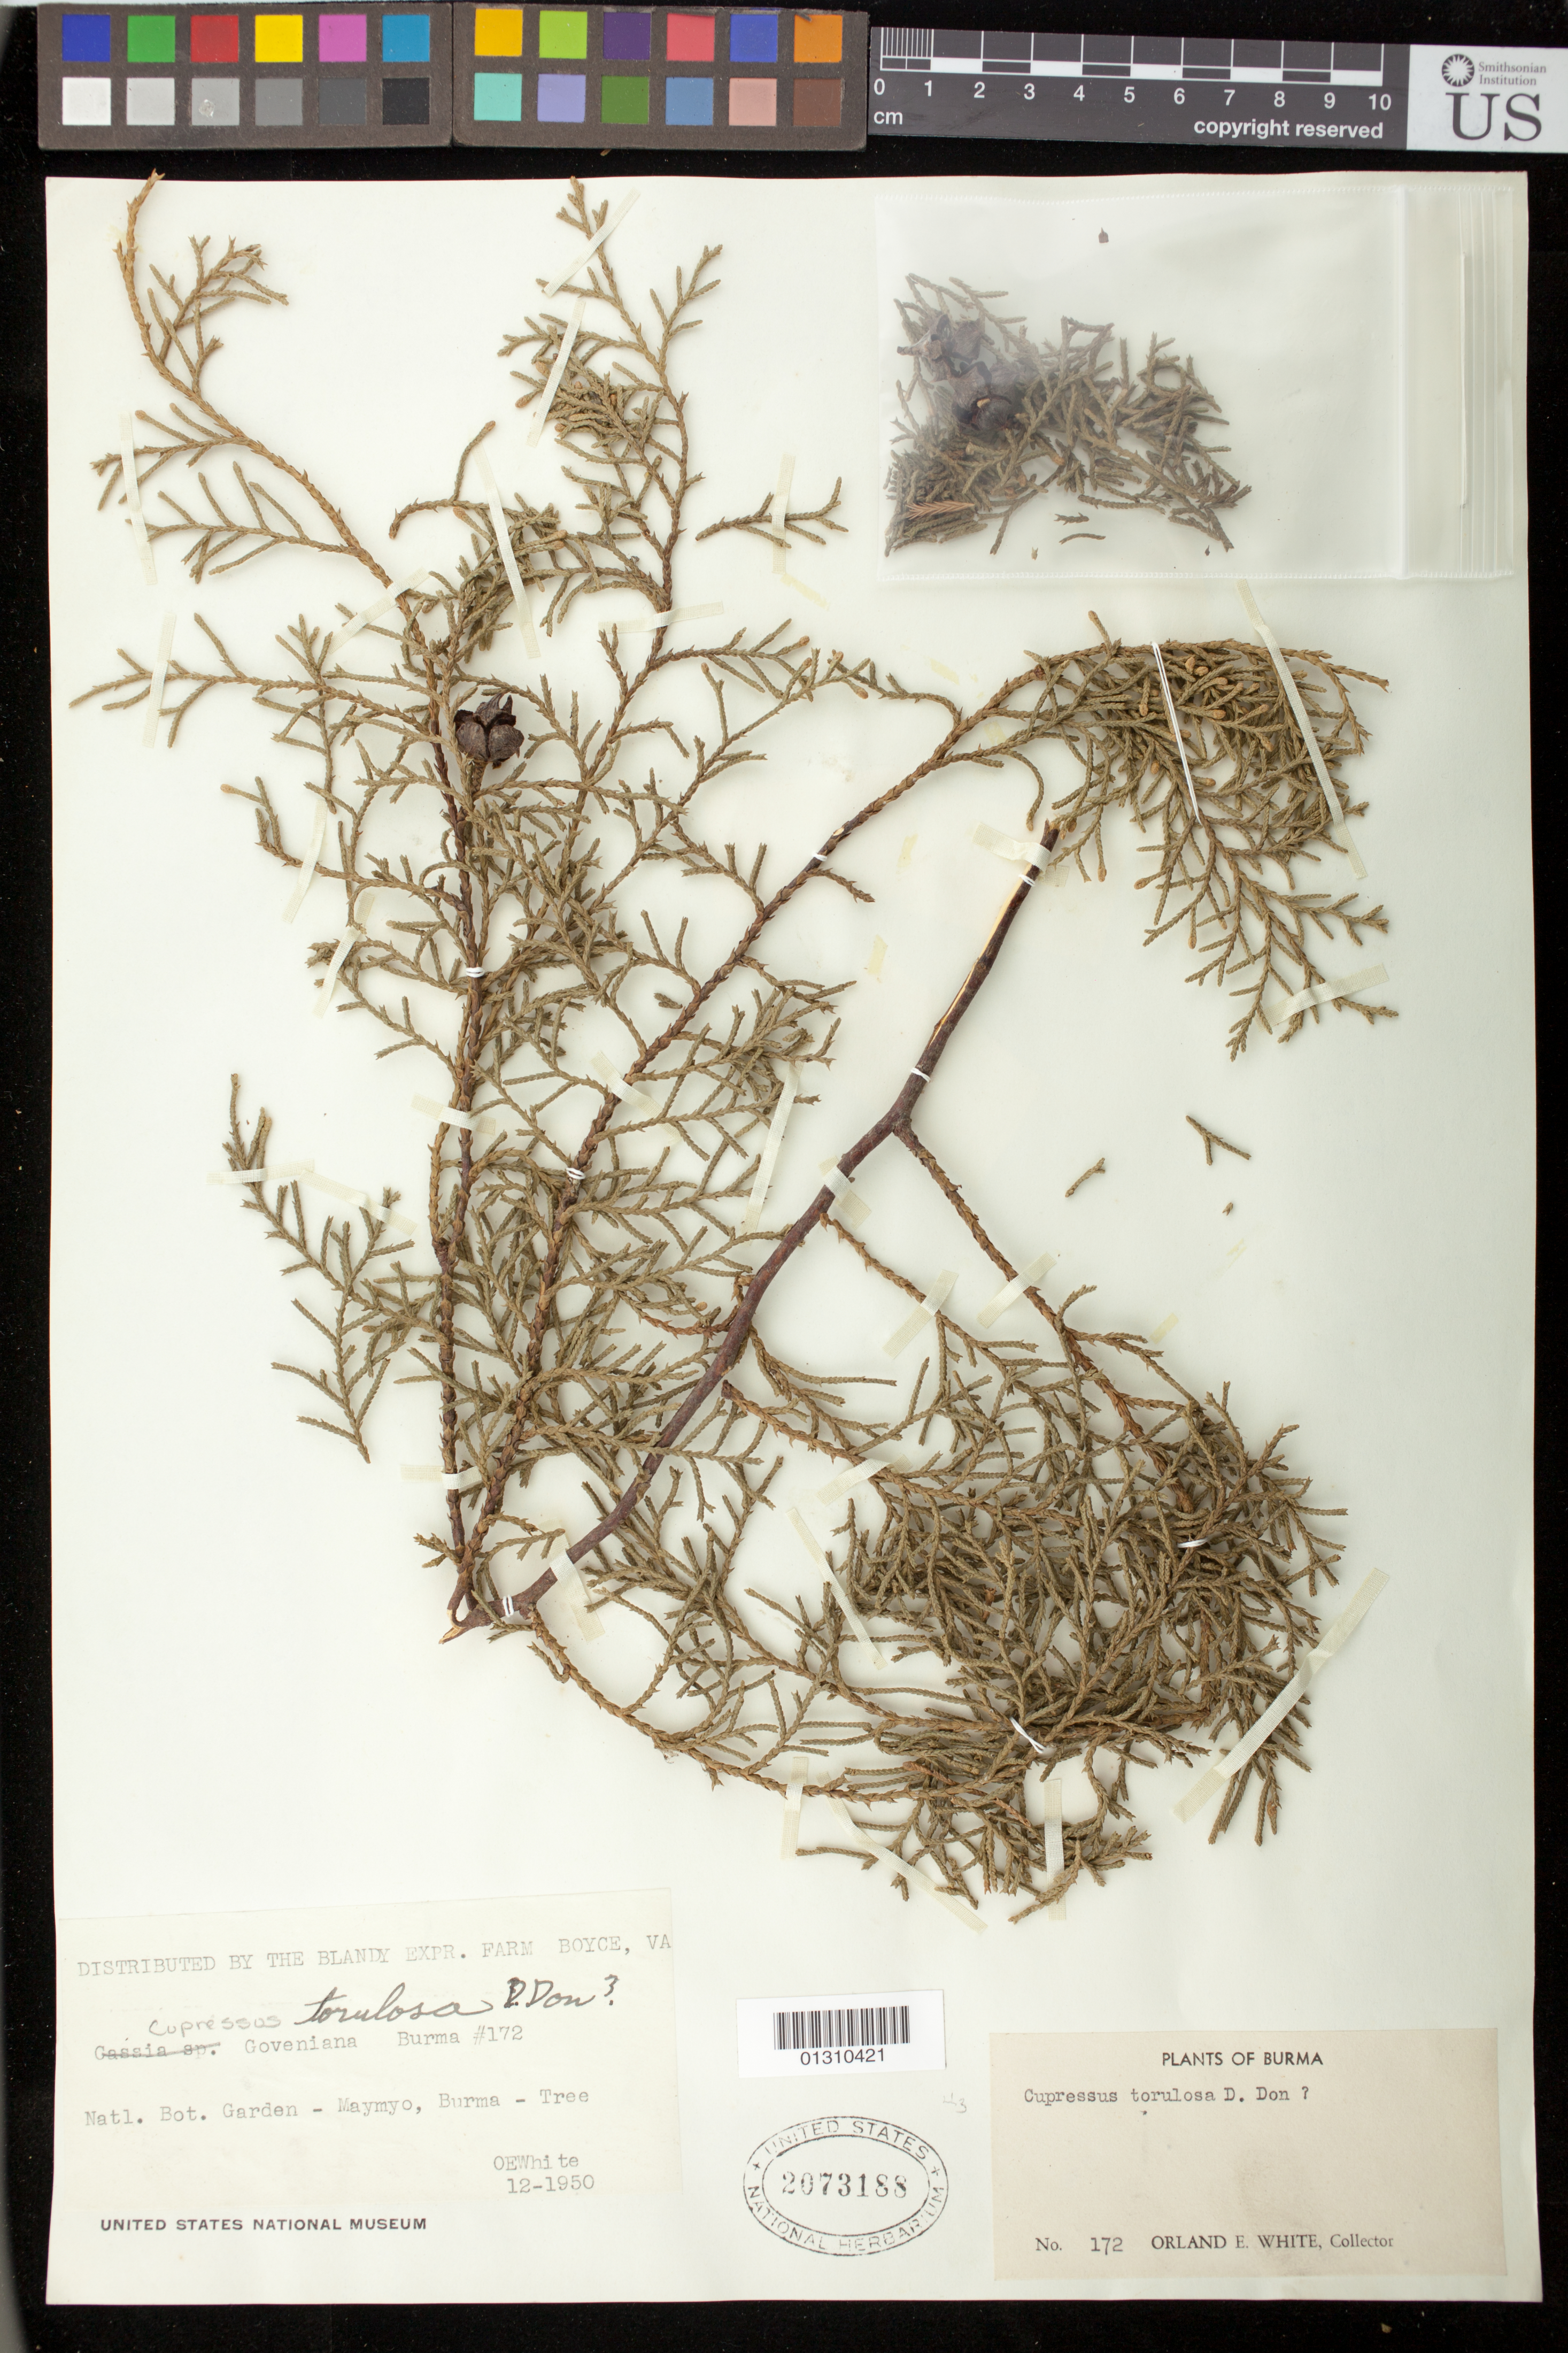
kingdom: Plantae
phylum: Tracheophyta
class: Pinopsida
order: Pinales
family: Cupressaceae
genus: Cupressus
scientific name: Cupressus torulosa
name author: D. Don ex Lamb.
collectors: O. E. White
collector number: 172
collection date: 1950-12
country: Myanmar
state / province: Mandalay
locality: Natl. Bot. Garden - Maymyo - Burma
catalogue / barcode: US 2073188